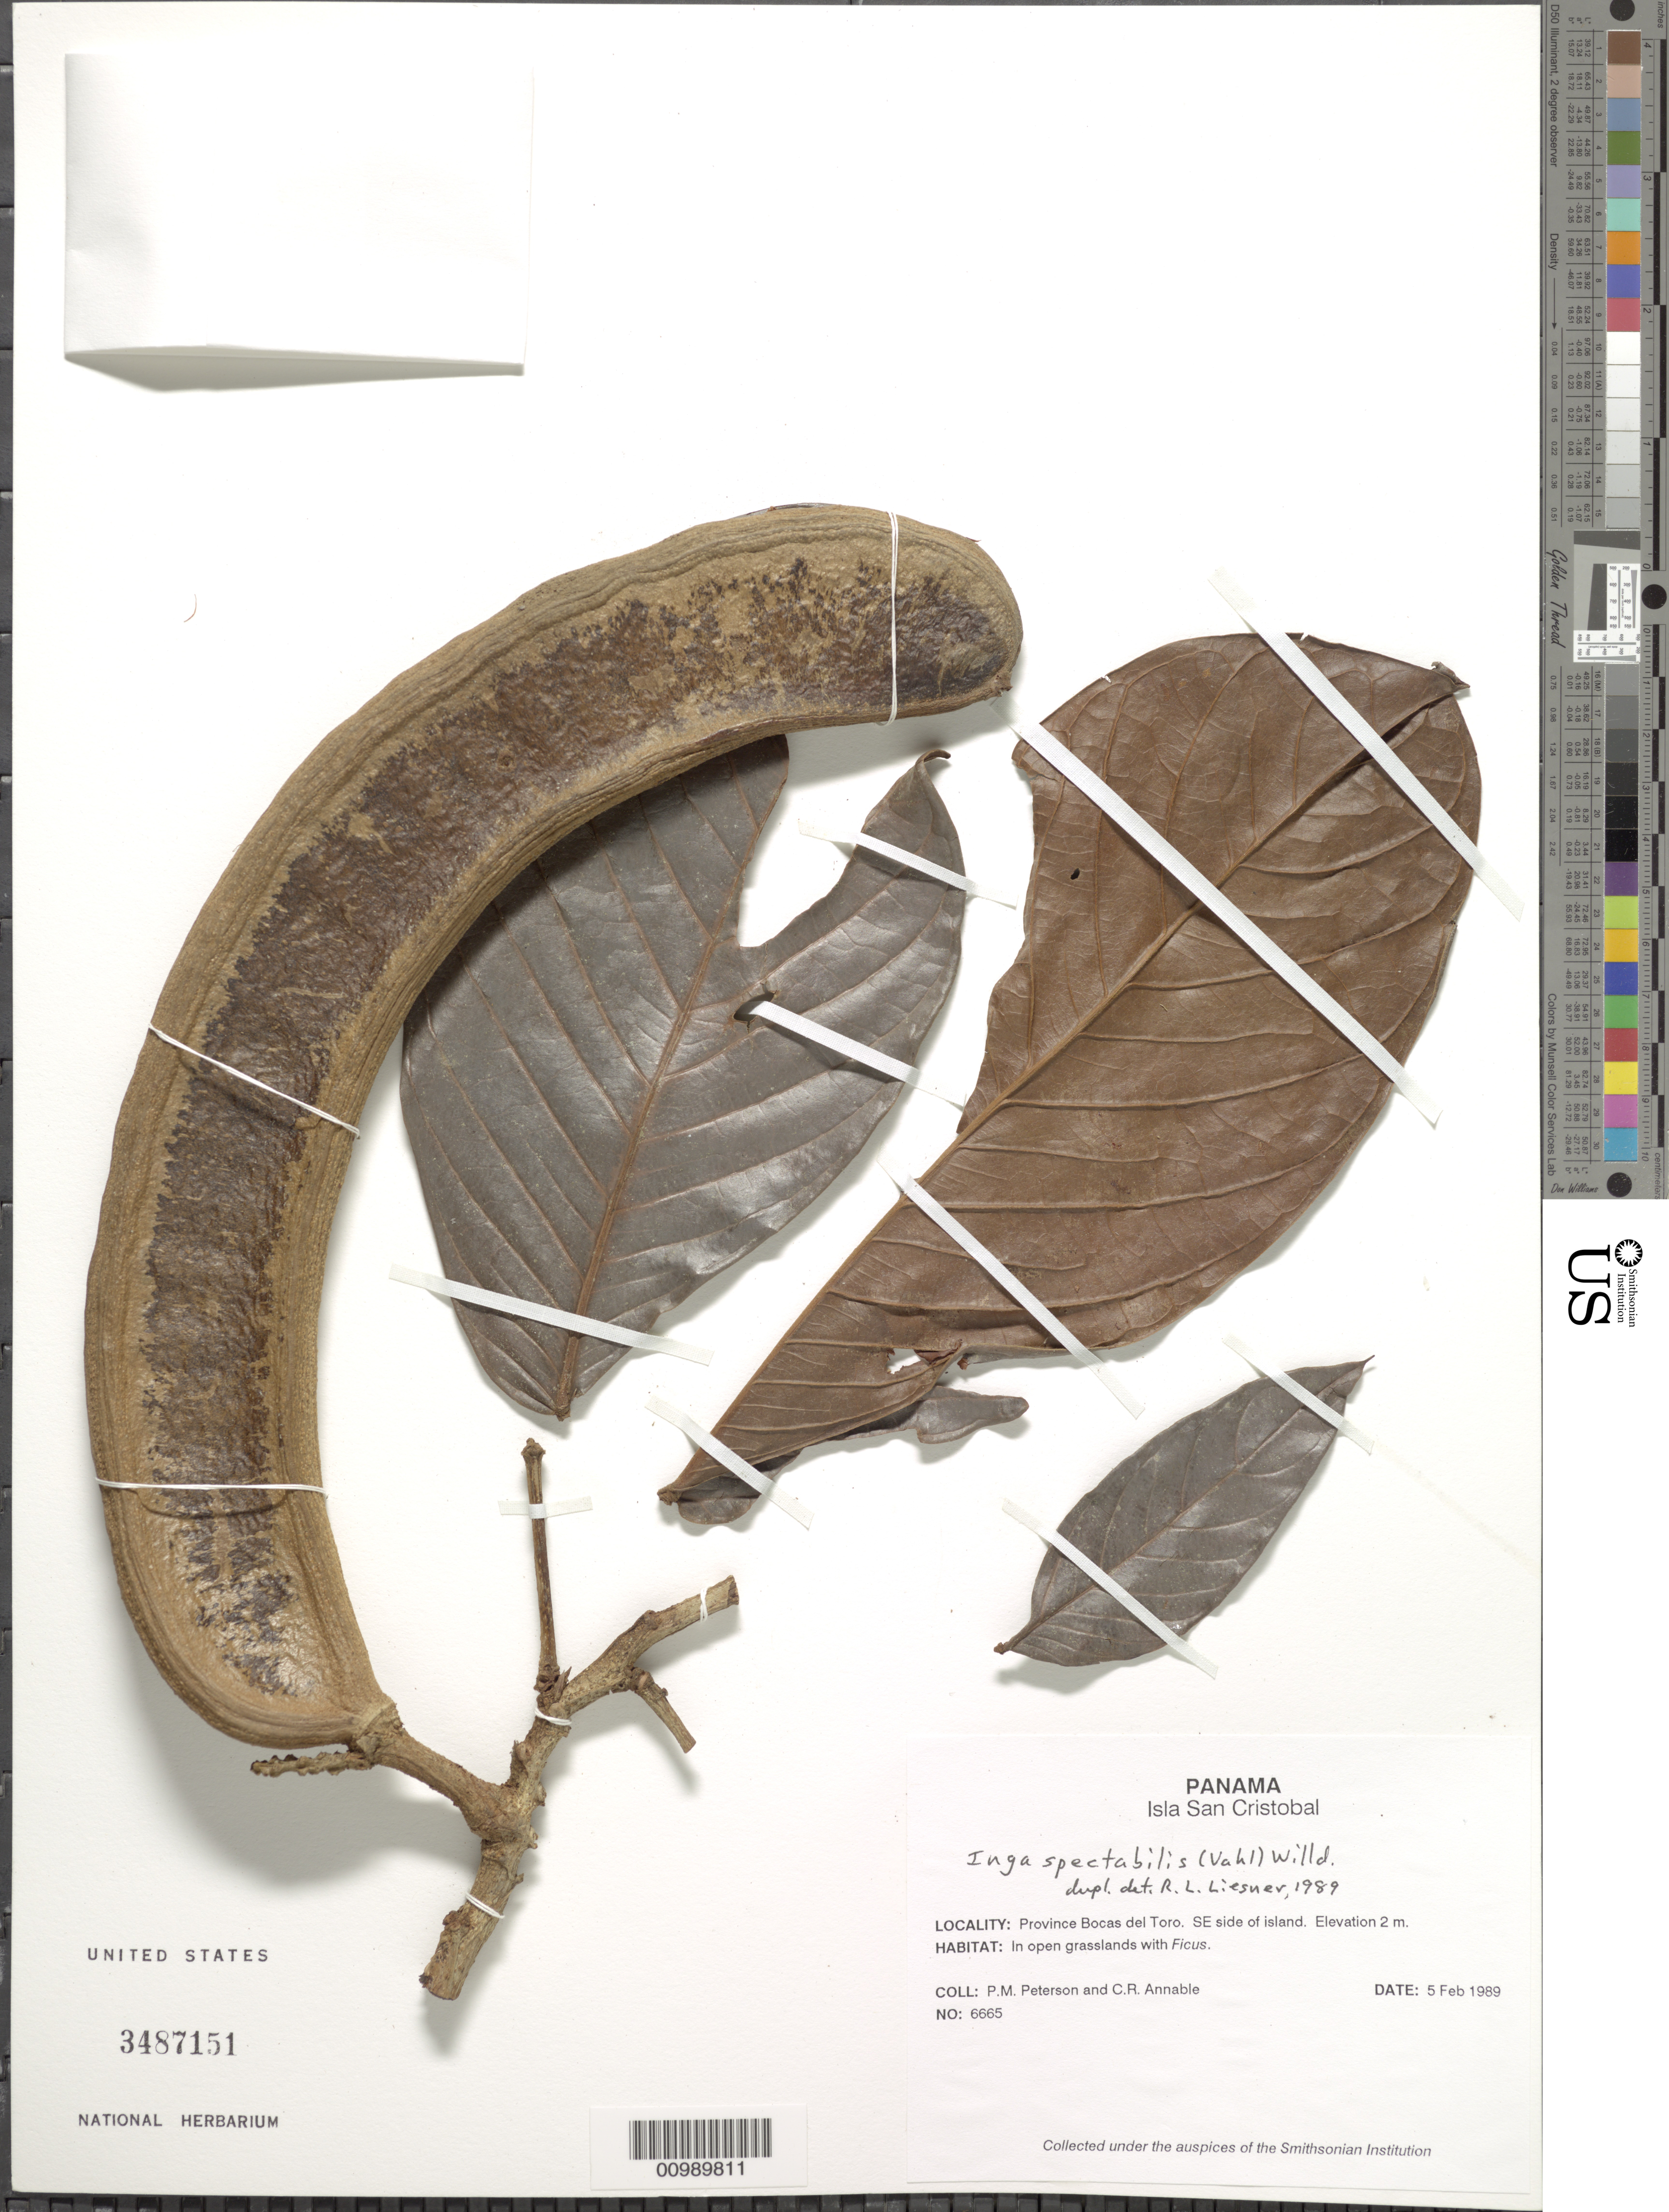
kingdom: Plantae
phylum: Tracheophyta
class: Magnoliopsida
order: Fabales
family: Fabaceae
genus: Inga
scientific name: Inga spectabilis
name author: (Vahl) Willd.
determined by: Liesner, R. L.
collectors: P. M. Peterson & C. R. Annable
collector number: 06665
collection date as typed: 05 Feb 1989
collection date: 1989-02-05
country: Panama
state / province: Bocas del Toro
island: San Cristobal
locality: SE side of island.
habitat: In open grasslands with Ficus.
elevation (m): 2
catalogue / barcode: US 3487151